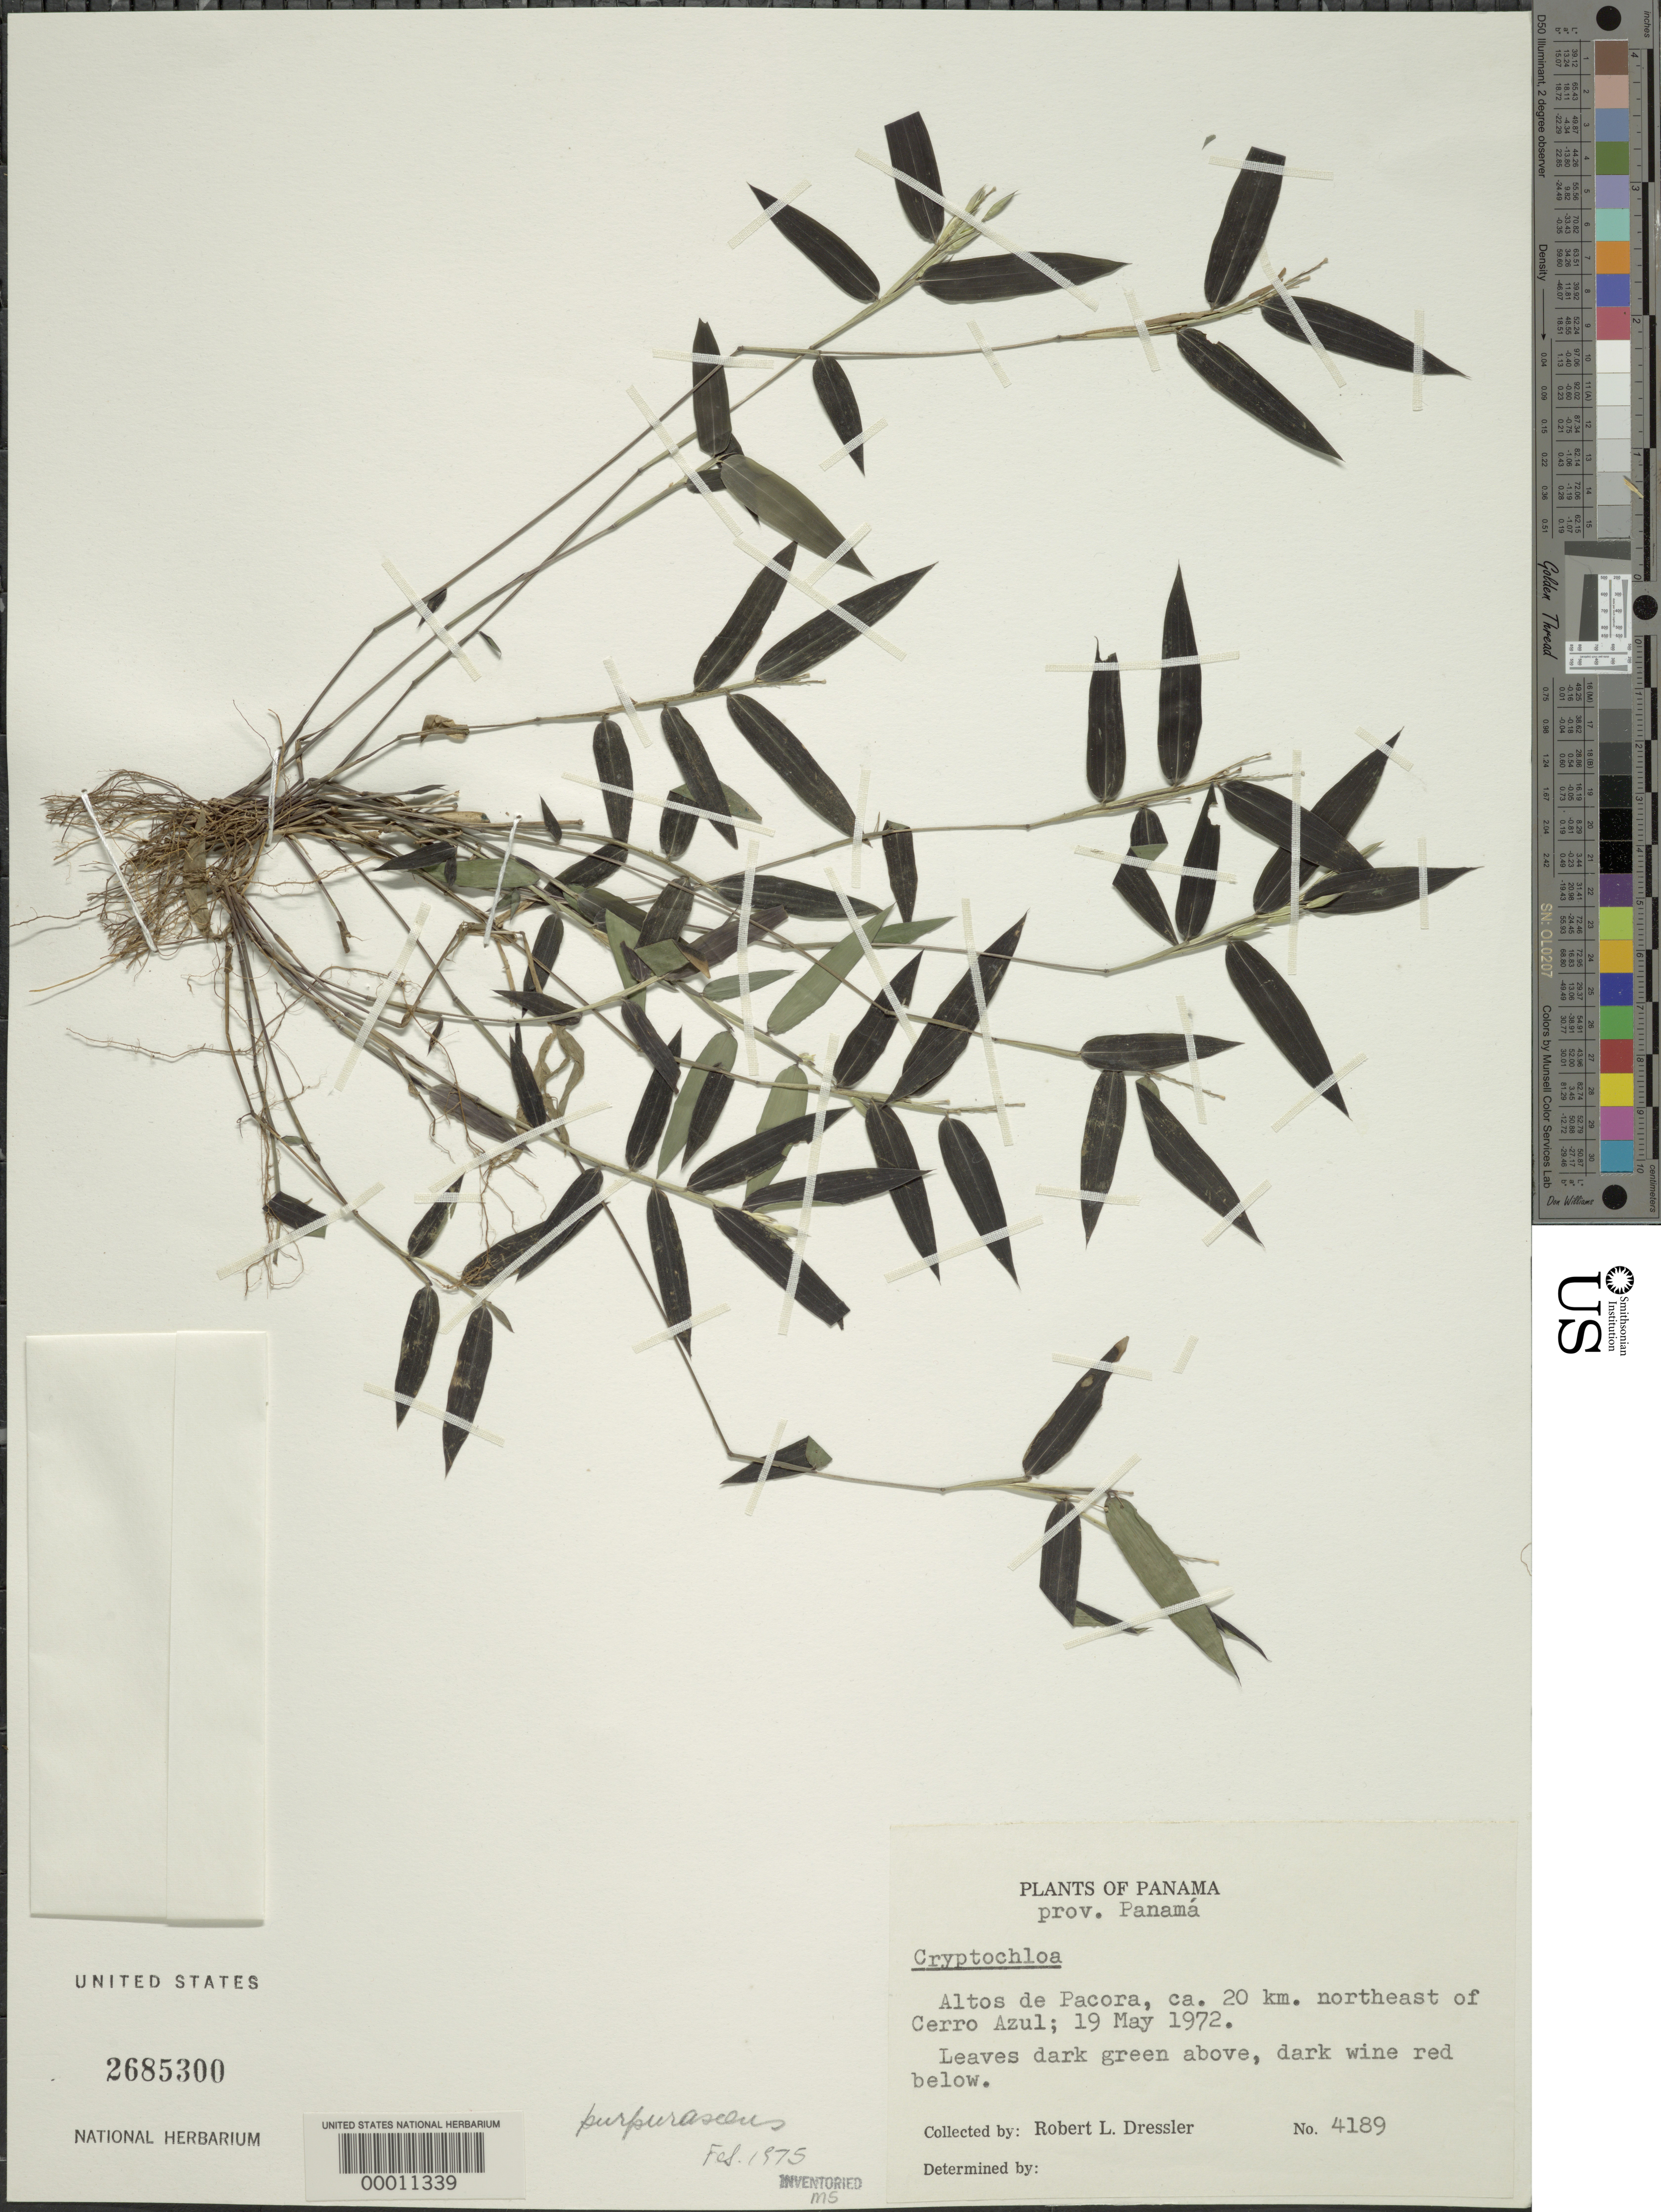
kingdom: Plantae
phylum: Tracheophyta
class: Liliopsida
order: Poales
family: Poaceae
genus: Cryptochloa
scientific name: Cryptochloa variana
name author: Swallen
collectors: R. Dressler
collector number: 4189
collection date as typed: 19 May 1972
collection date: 1972-05-19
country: Panama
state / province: Panamá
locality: Altos de Pacora, Cerro Azul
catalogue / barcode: US 2685300